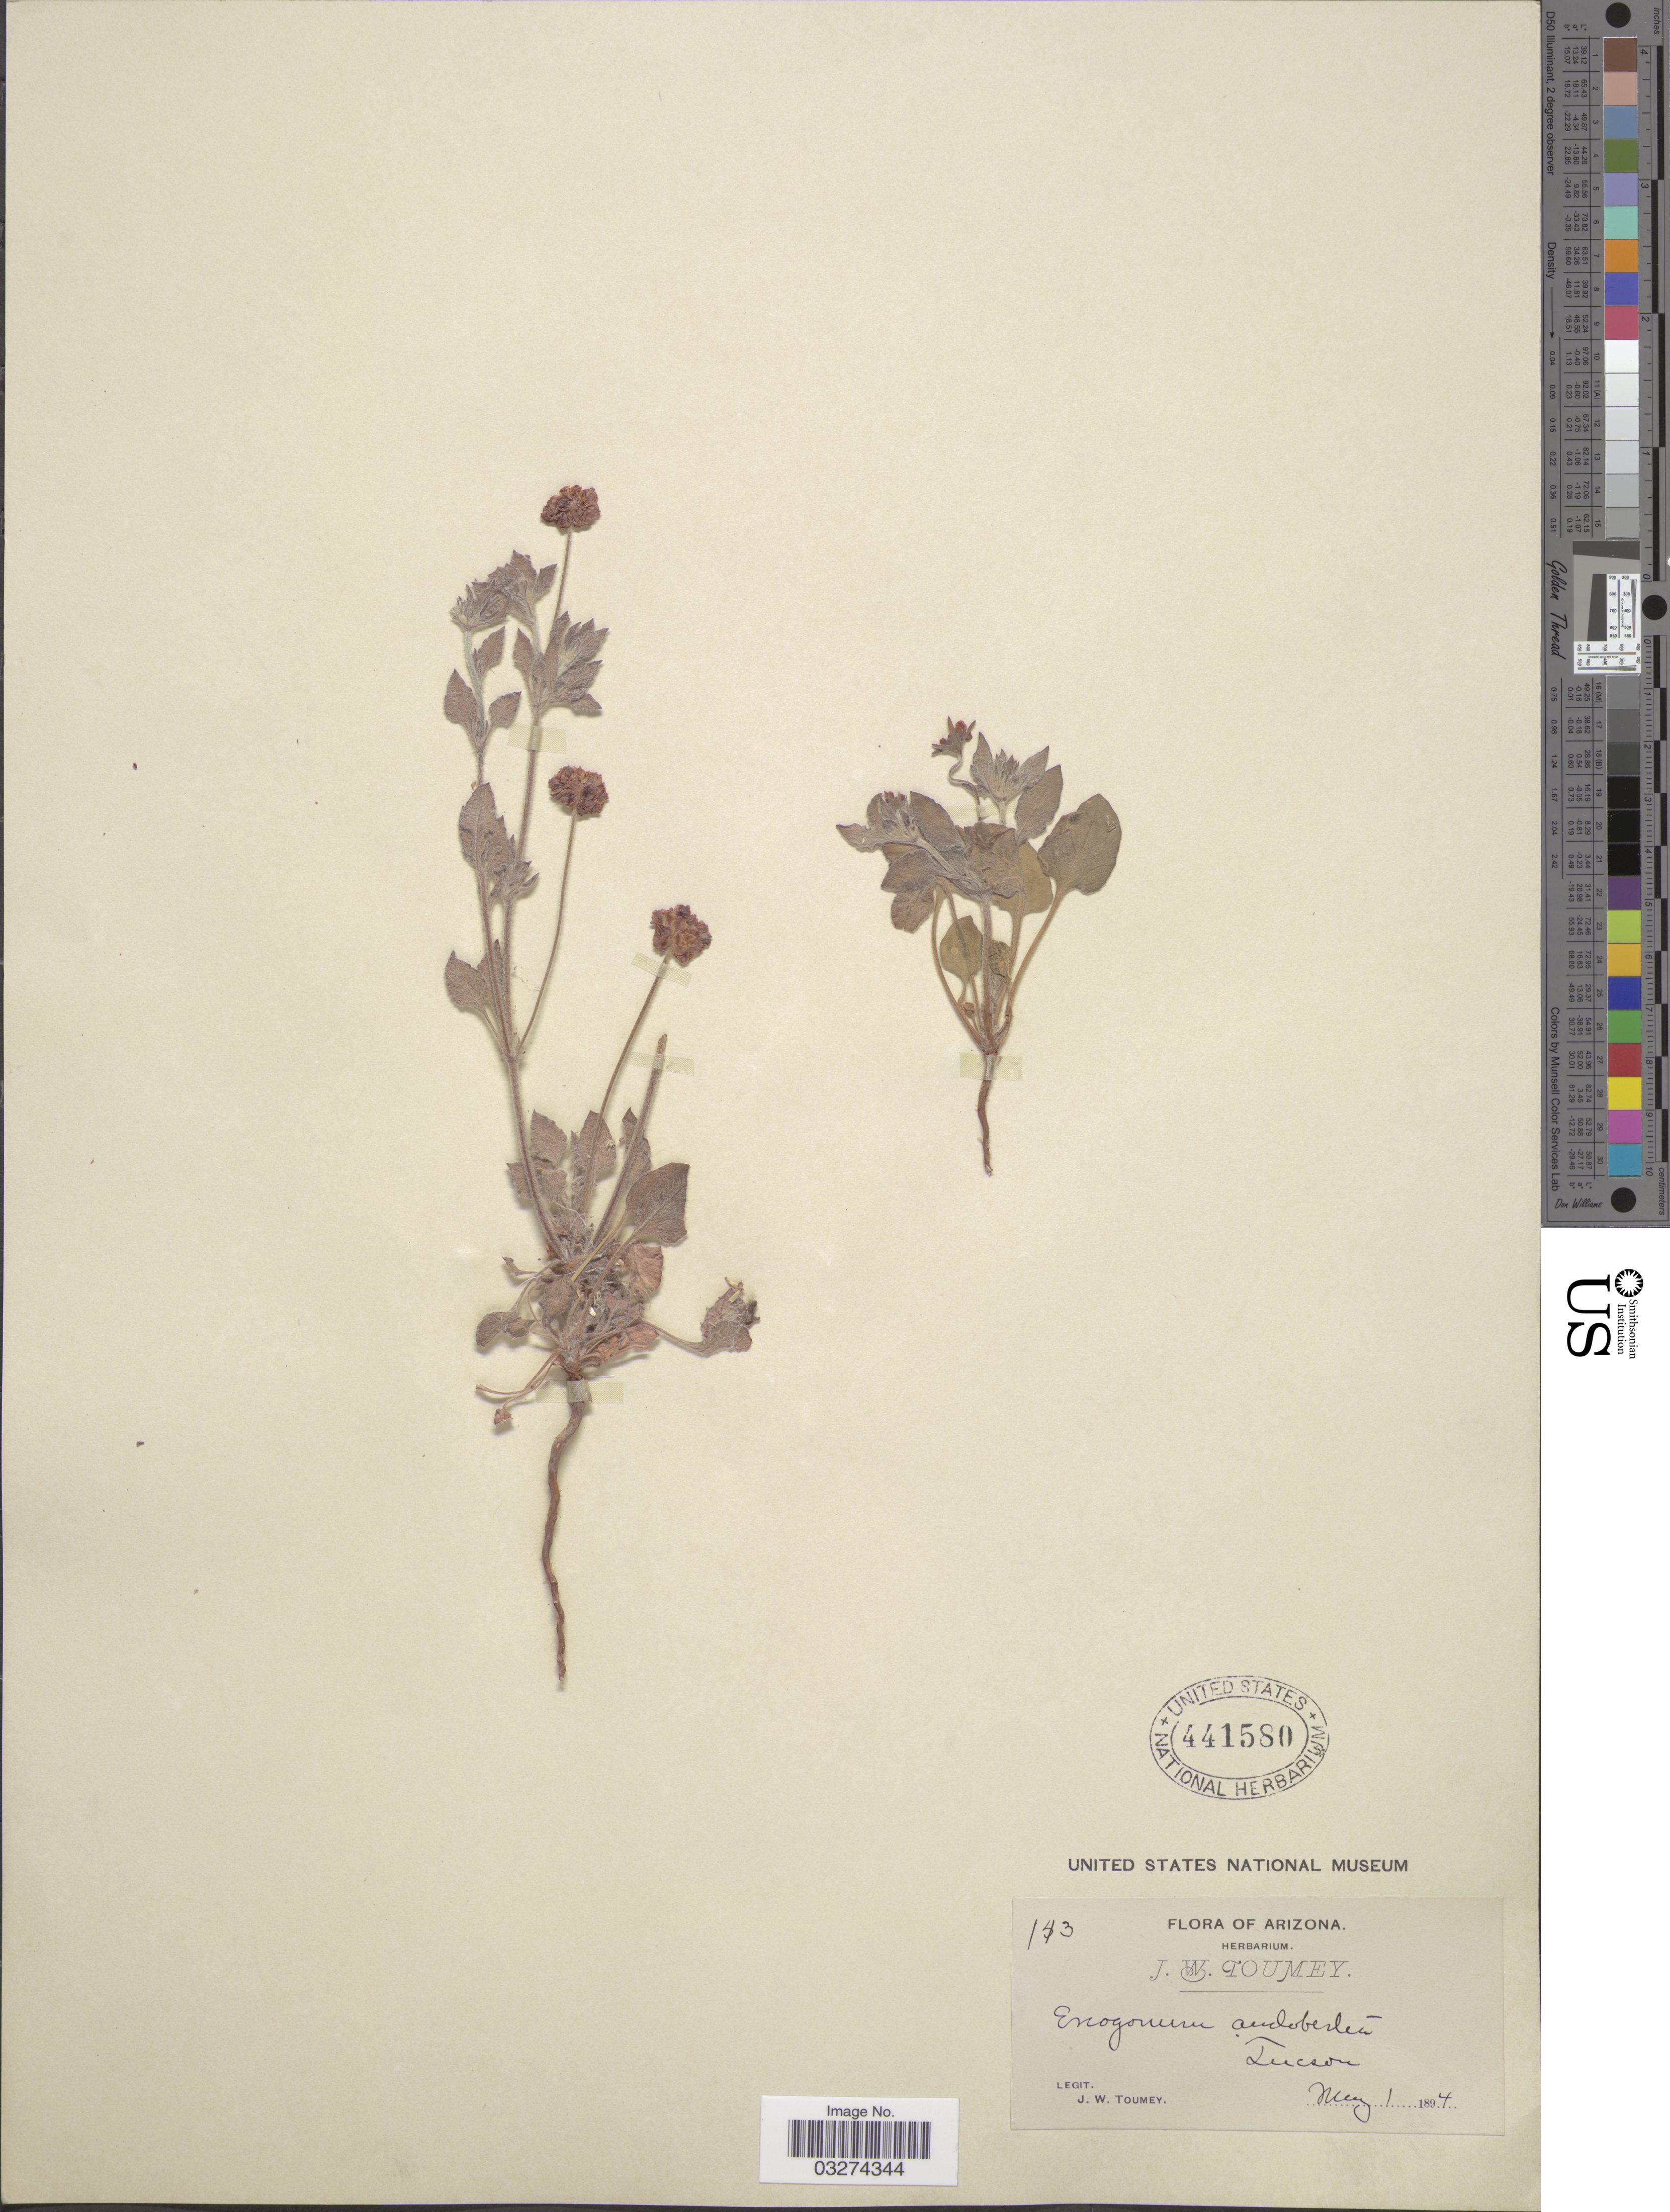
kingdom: Plantae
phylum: Tracheophyta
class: Magnoliopsida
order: Caryophyllales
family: Polygonaceae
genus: Eriogonum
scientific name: Eriogonum abertianum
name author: Torr.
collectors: J. W. Toumey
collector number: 143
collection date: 1894-05-01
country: United States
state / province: Arizona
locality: Tucson.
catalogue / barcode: US 441580